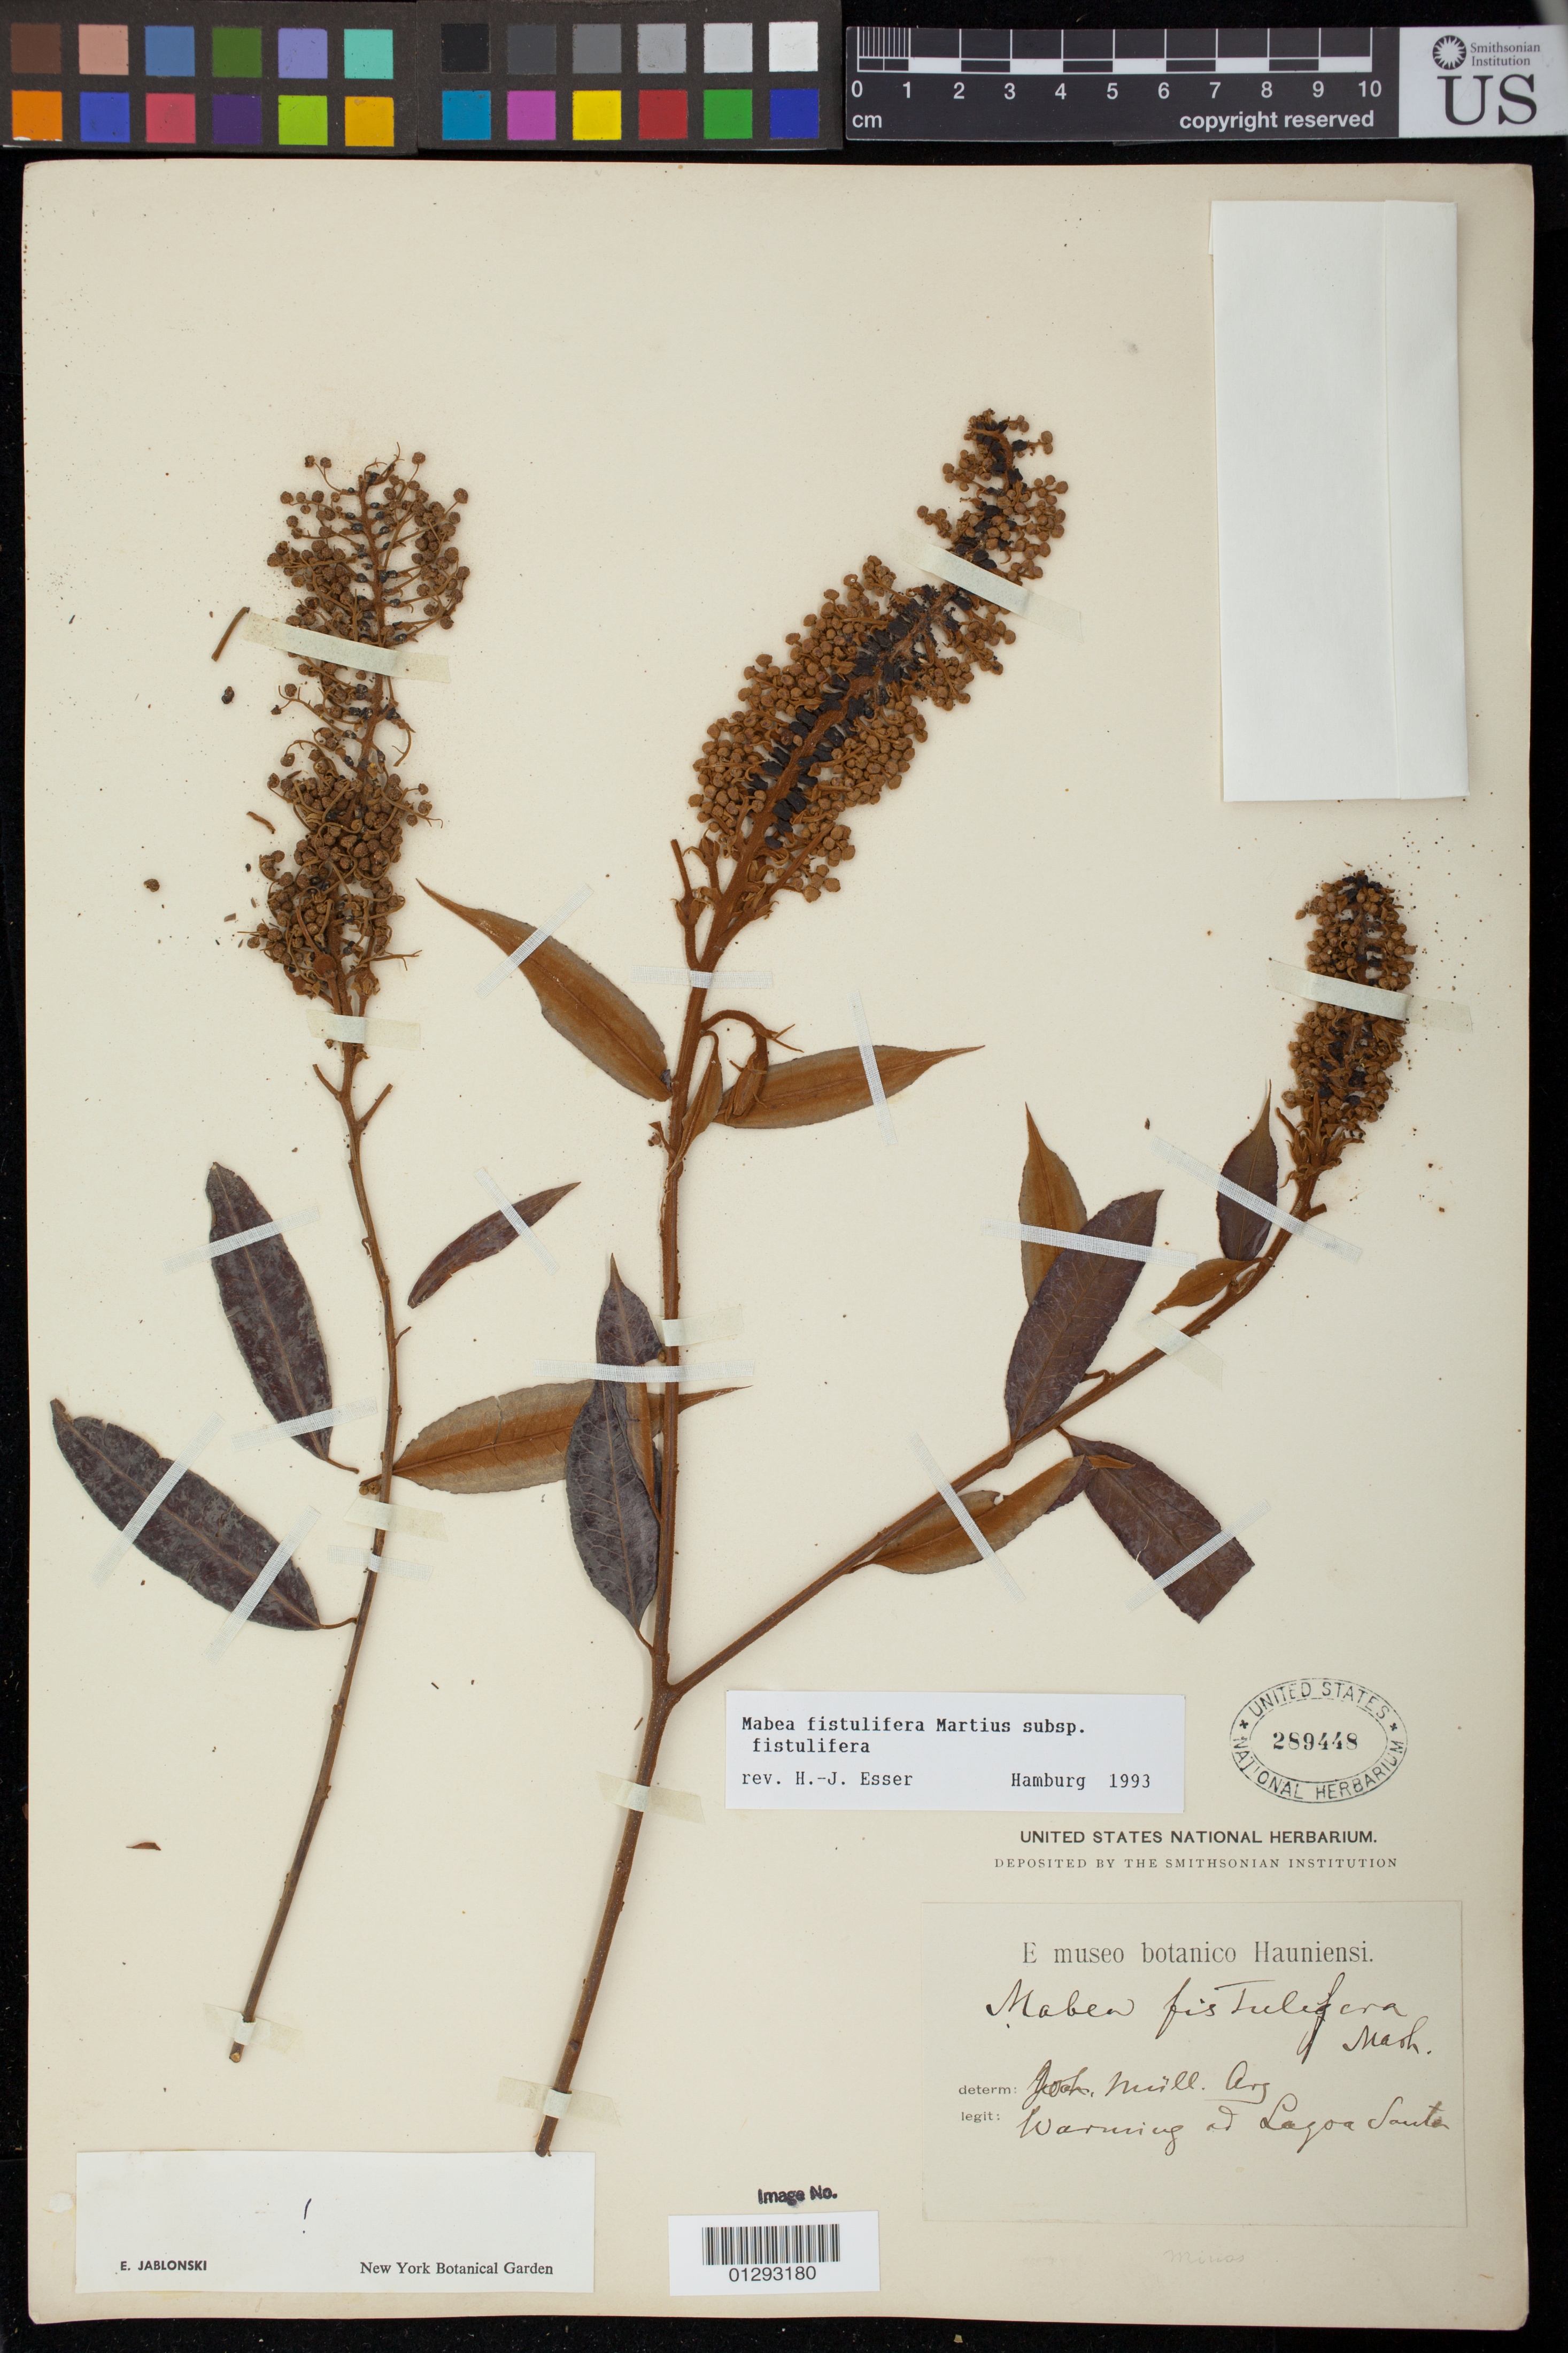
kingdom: Plantae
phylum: Tracheophyta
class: Magnoliopsida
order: Malpighiales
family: Euphorbiaceae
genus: Mabea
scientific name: Mabea fistulifera subsp. fistulifera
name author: Mart.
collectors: Warming, --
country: Brazil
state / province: Minas Gerais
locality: Lagoa Santa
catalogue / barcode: US 289448